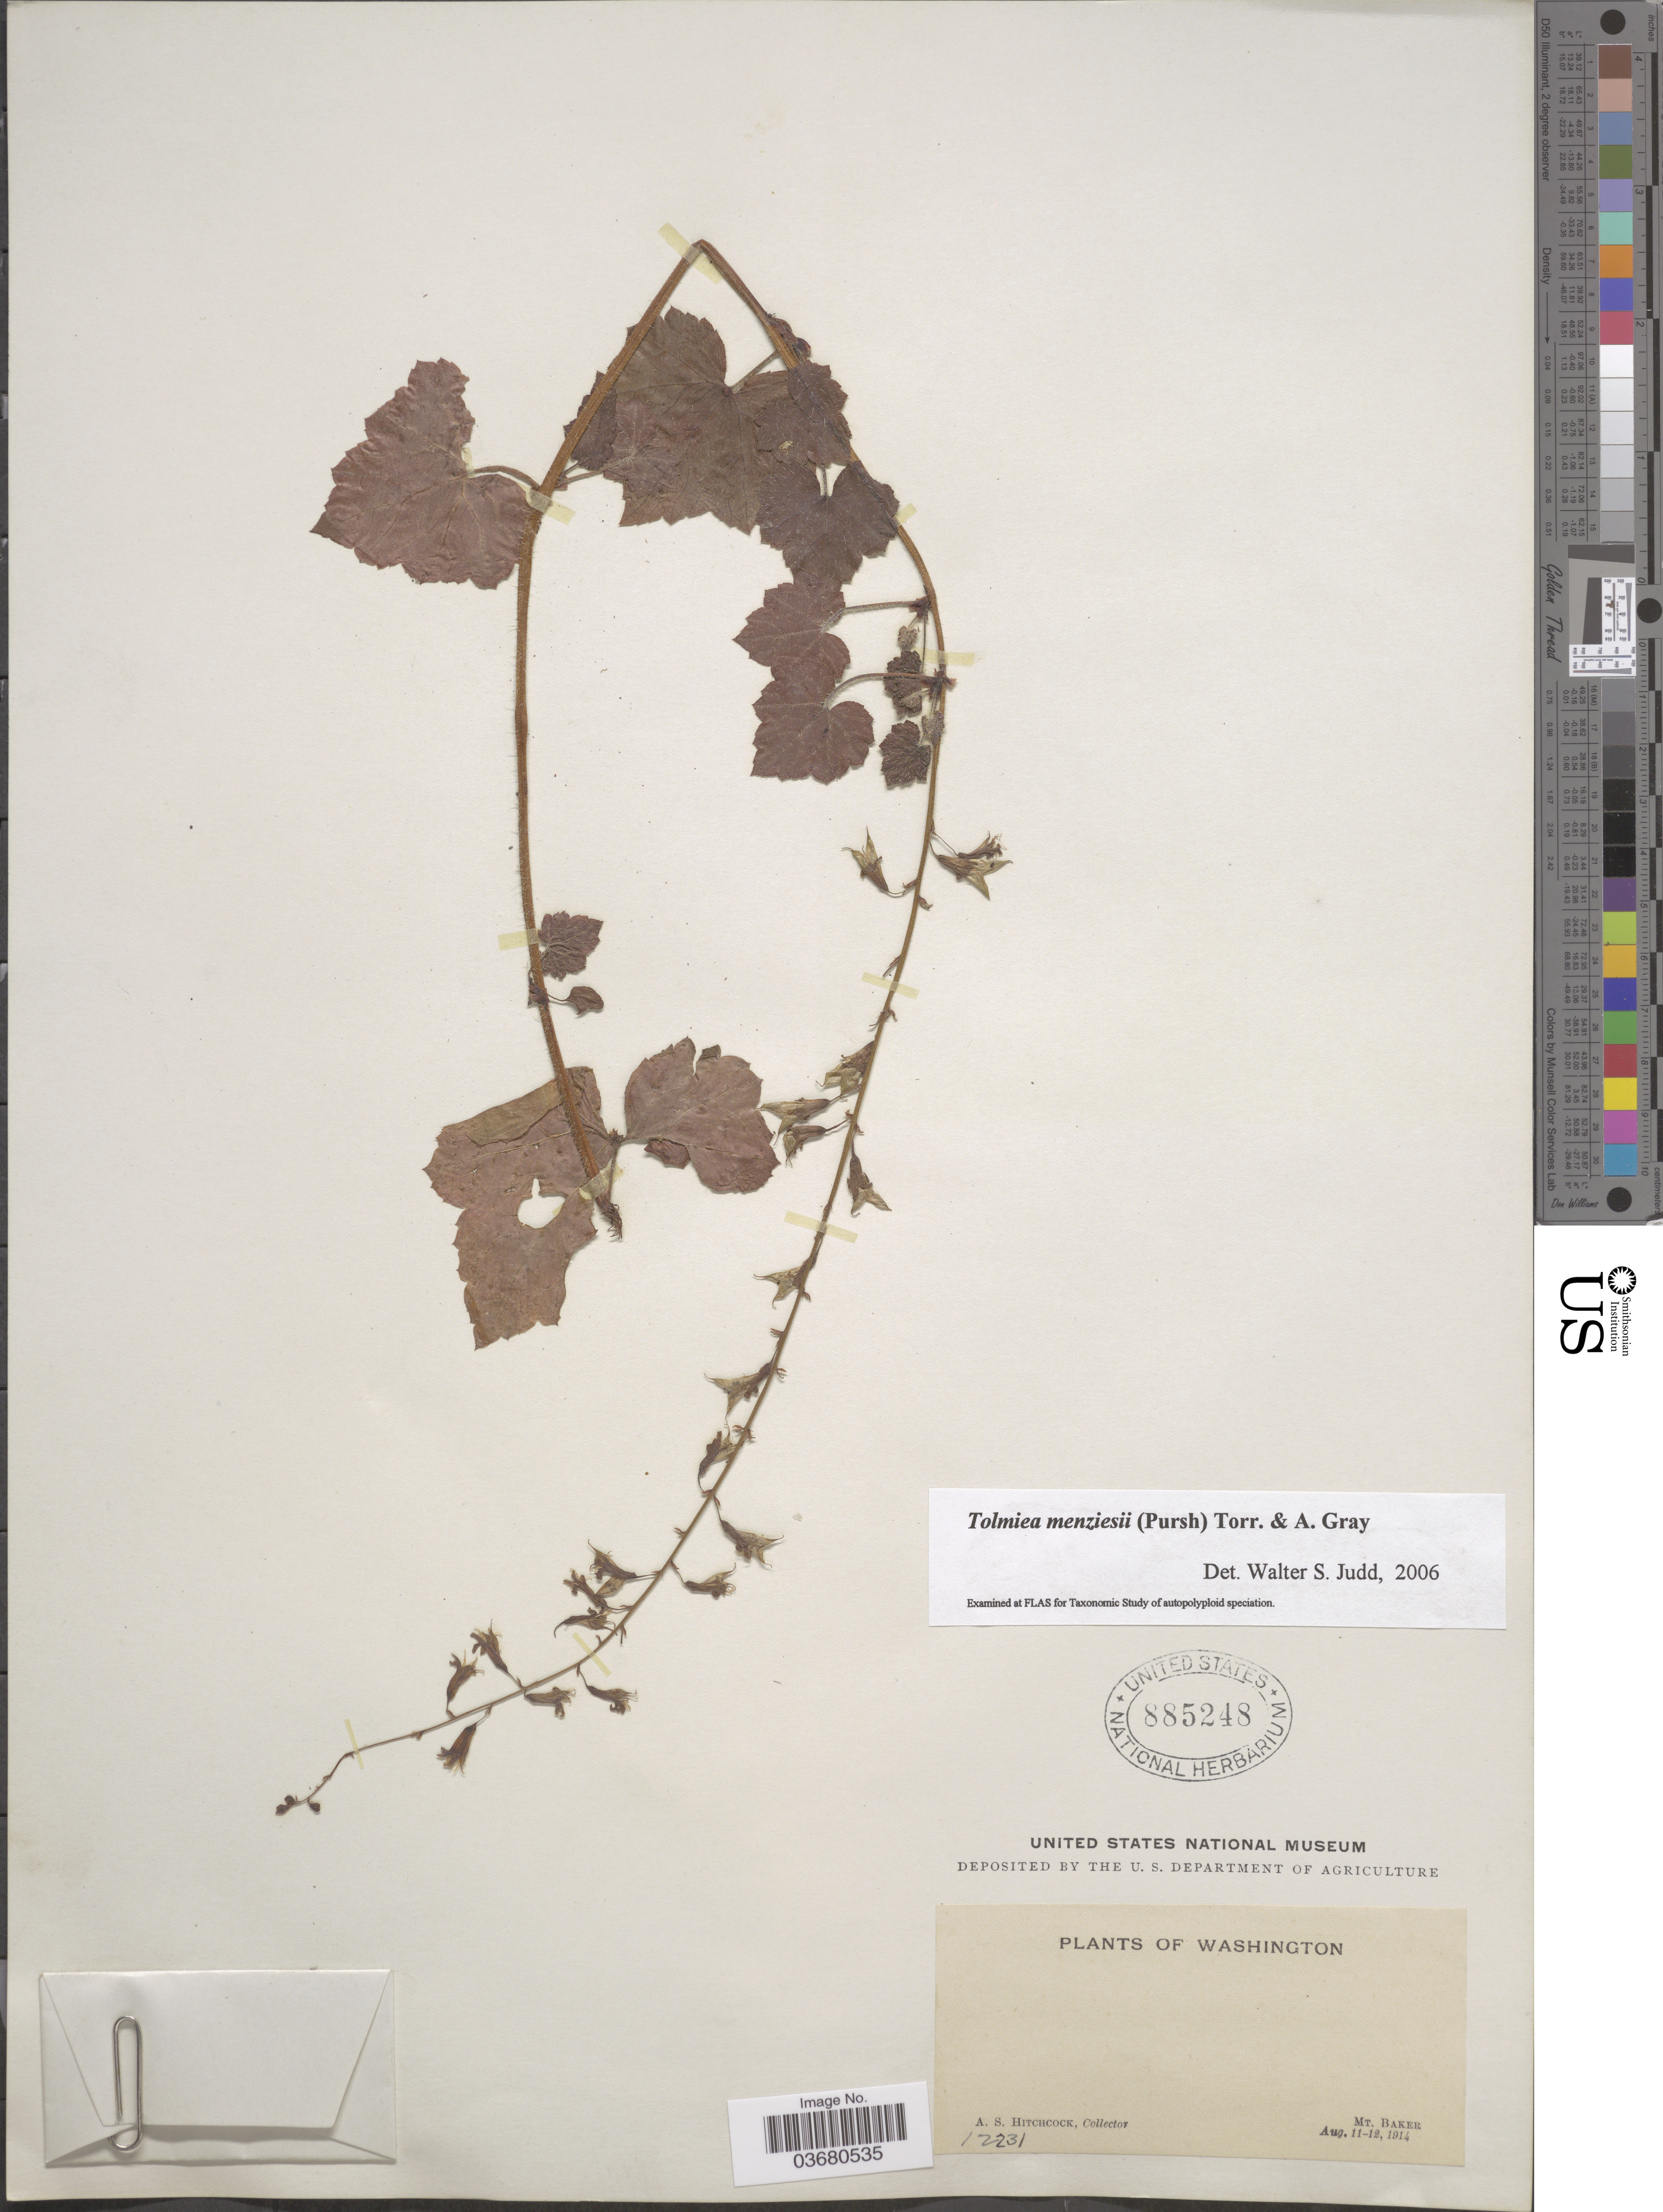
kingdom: Plantae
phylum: Tracheophyta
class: Magnoliopsida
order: Saxifragales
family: Saxifragaceae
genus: Tolmiea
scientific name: Tolmiea menziesii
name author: (Pursh) Torr. & A. Gray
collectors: A. S. Hitchcock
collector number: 12231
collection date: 1914-08-11/1914-08-12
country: United States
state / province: Washington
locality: Mt. Baker.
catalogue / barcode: US 885248